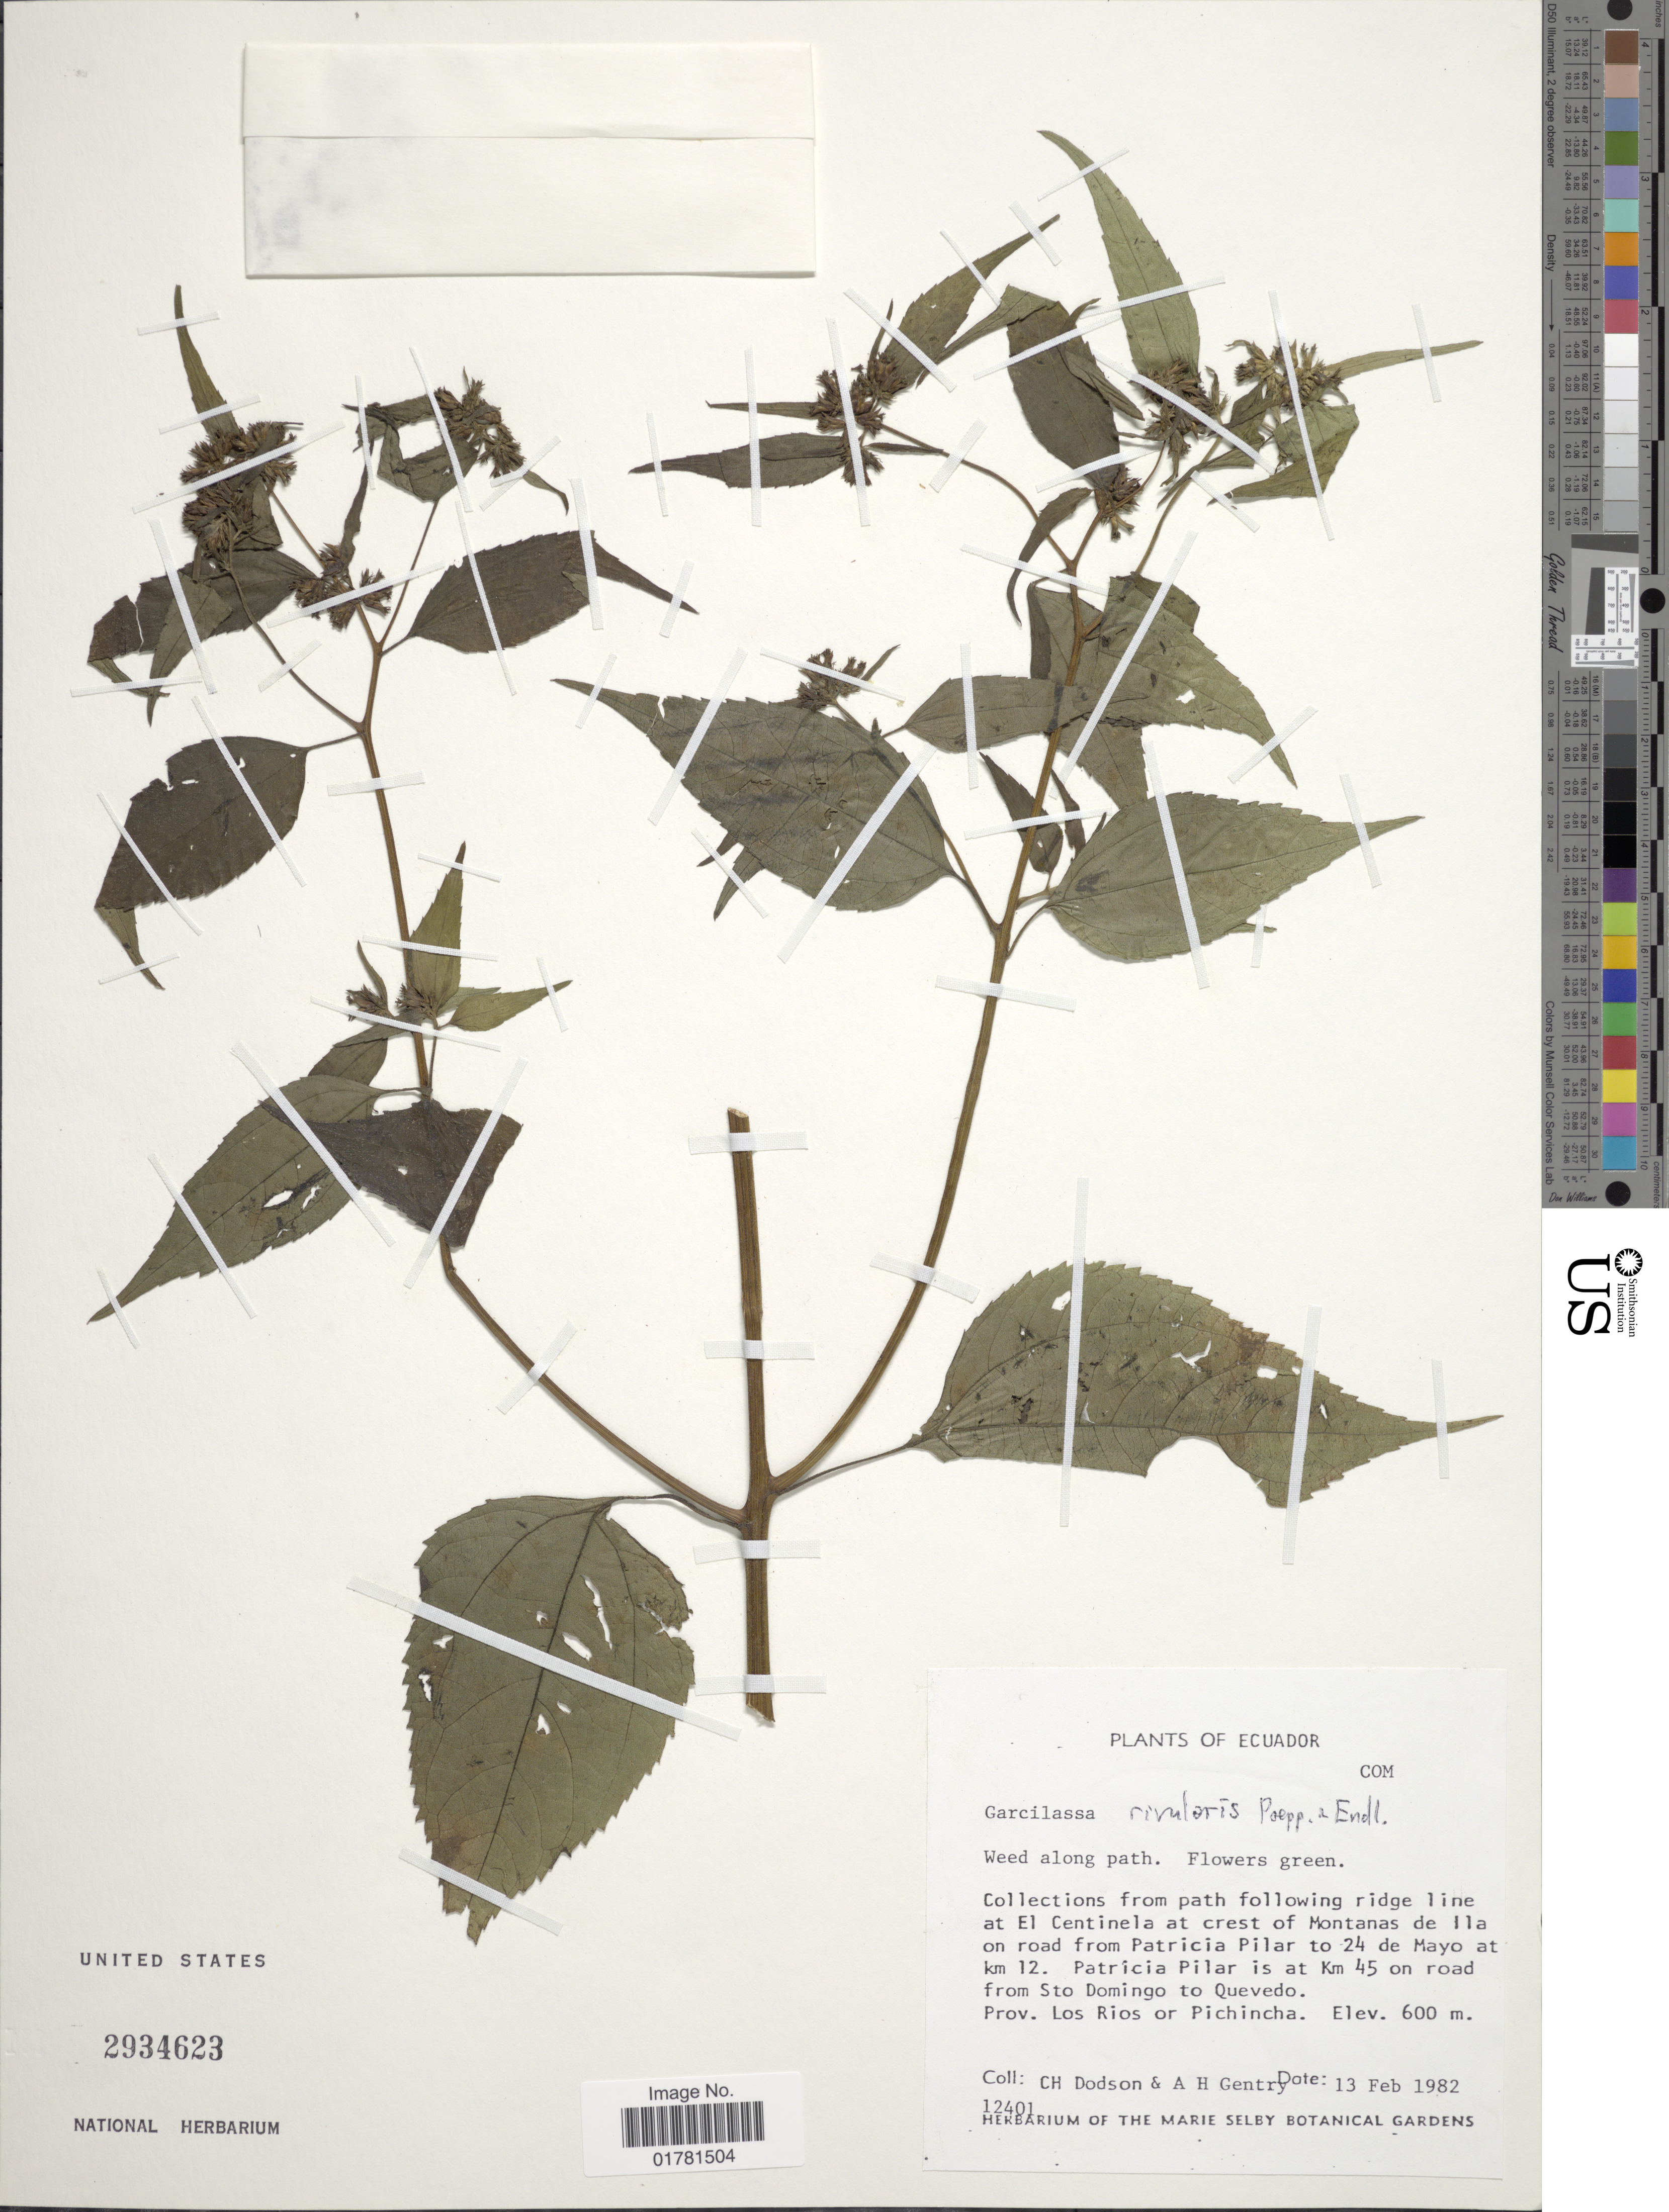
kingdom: Plantae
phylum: Tracheophyta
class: Magnoliopsida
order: Asterales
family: Asteraceae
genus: Garcilassa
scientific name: Garcilassa rivularis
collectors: C. H. Dodson & A. H. Gentry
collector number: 12401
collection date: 1982-02-13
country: Ecuador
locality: Collection from path following ridge line at El Centinela at crest of Montanas de Ila on road from Patricia Pilar to 24 de Mayo at km 12. Patricia Pilar is at Km 45 on road from Sto Domingo to Quevedo, Prov. Los Rios or Pichincha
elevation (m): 600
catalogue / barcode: US 2934623